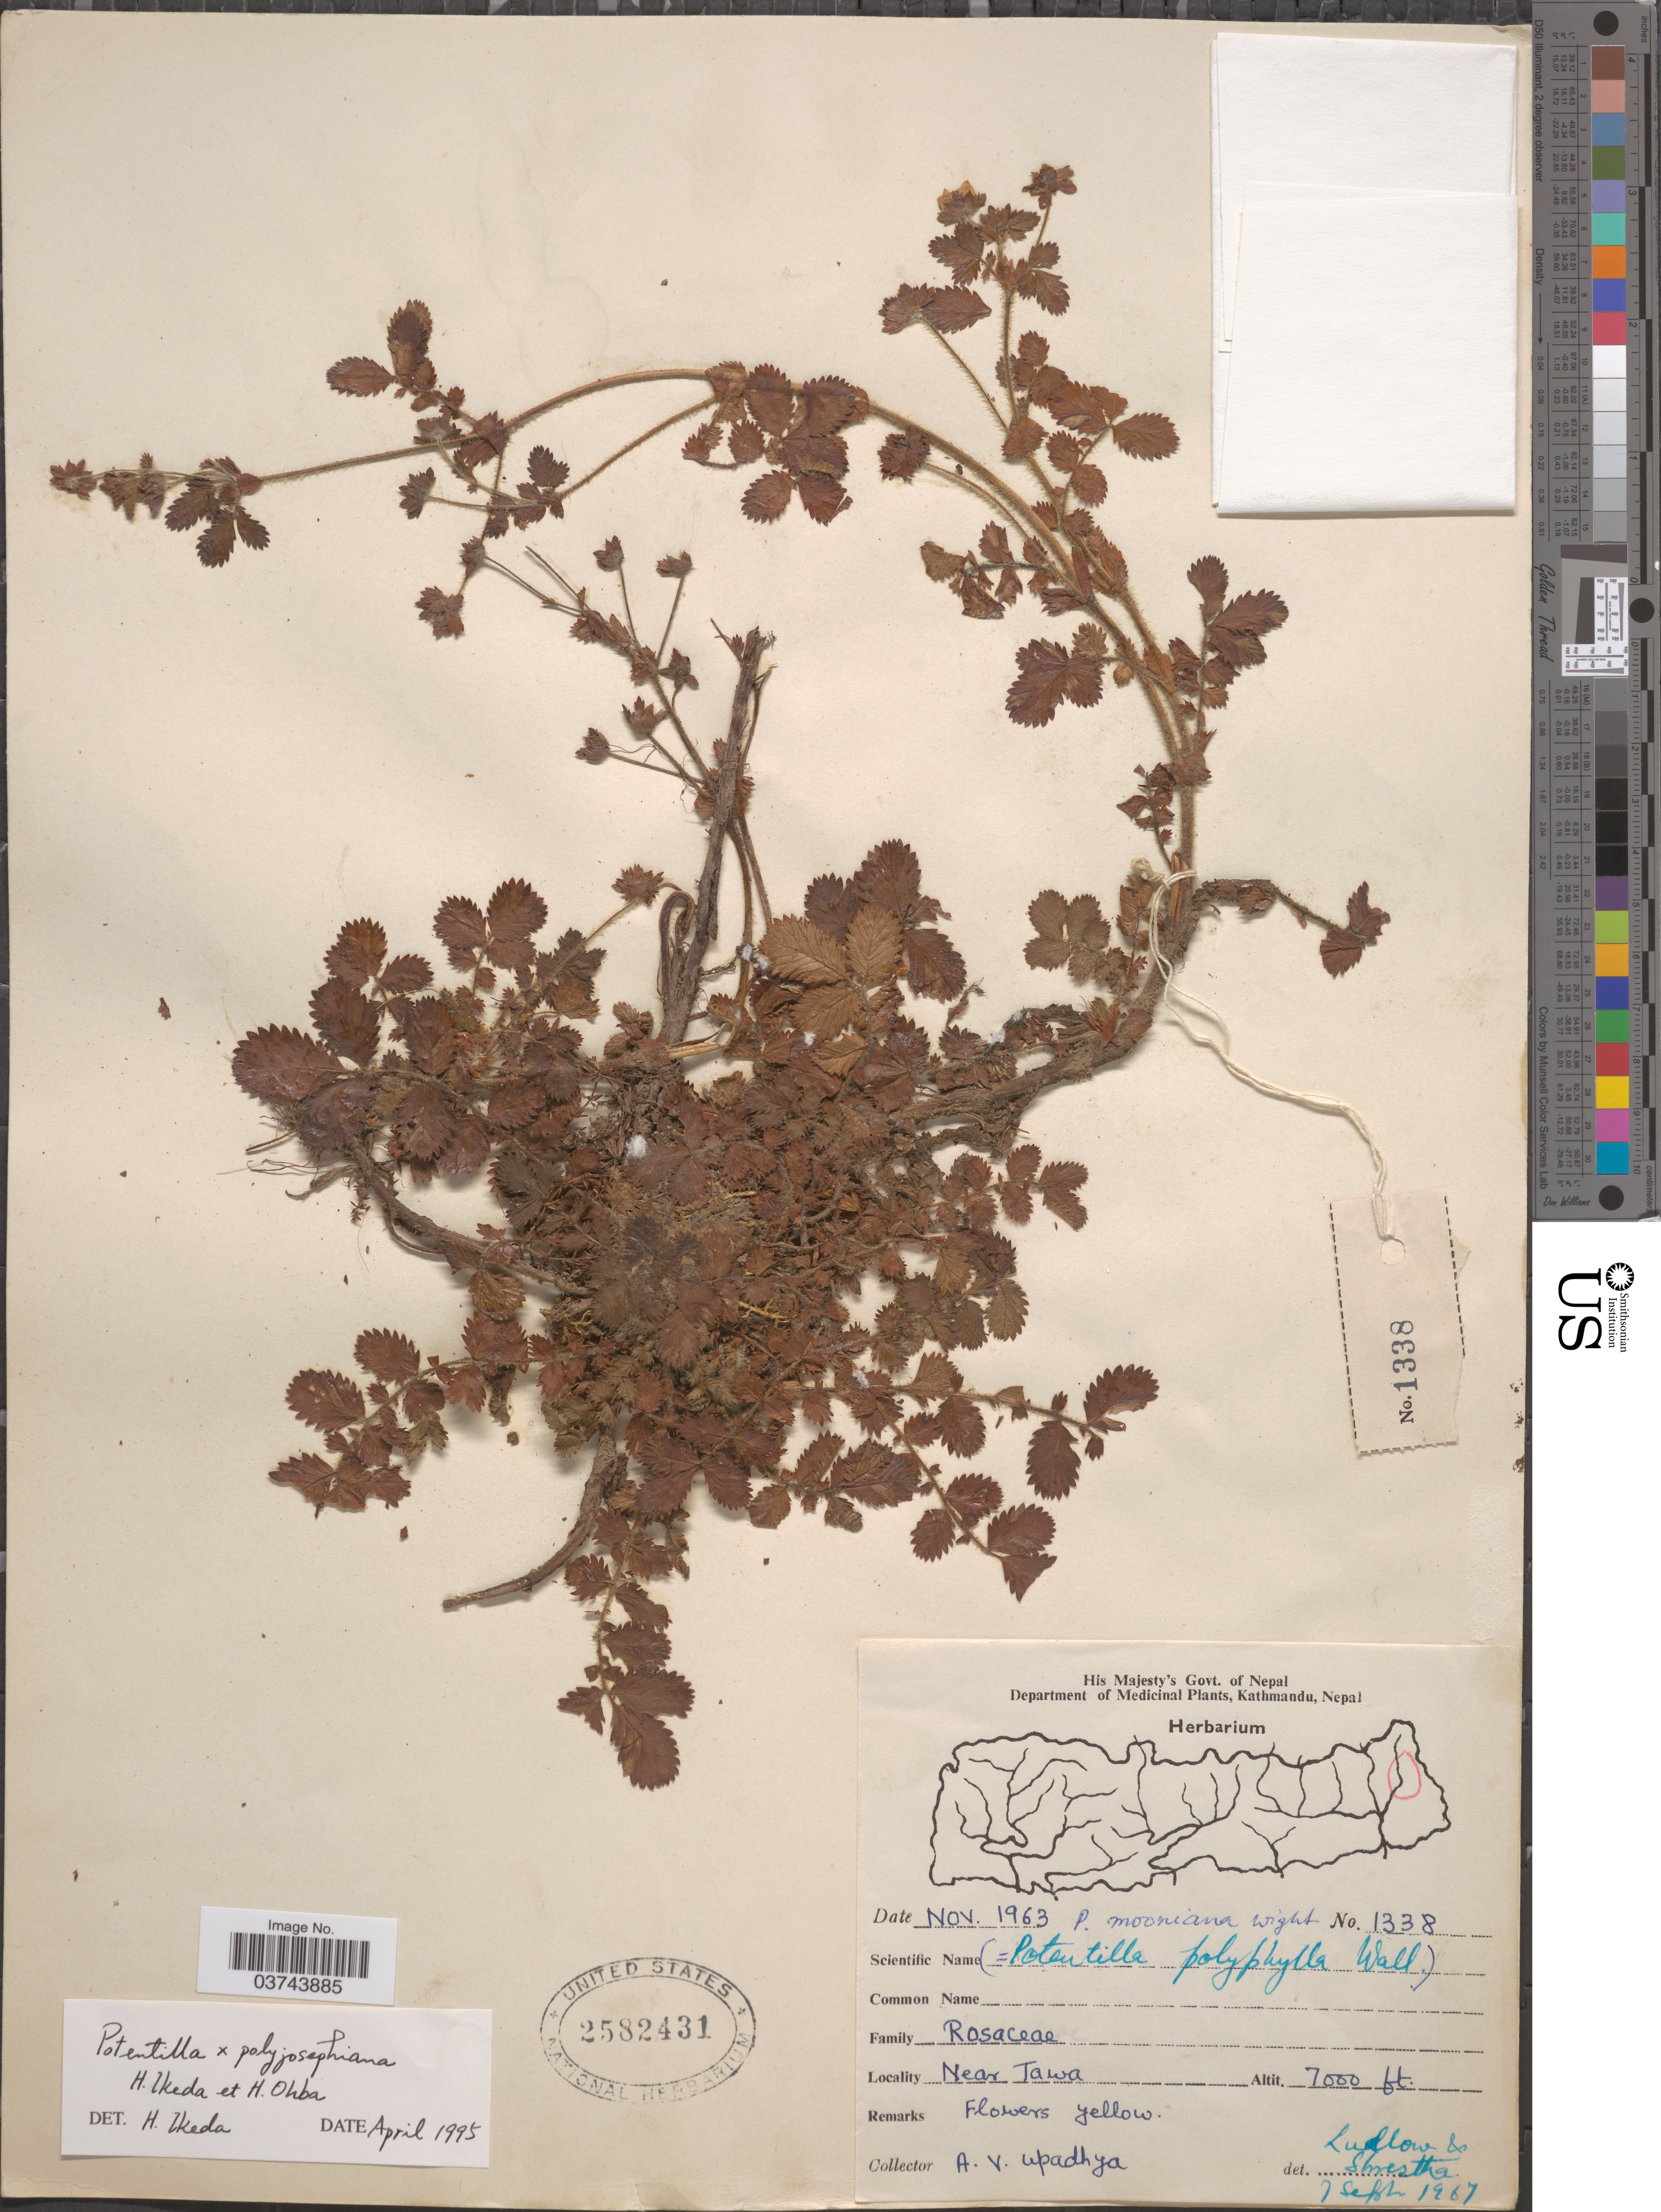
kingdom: Plantae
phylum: Tracheophyta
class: Magnoliopsida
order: Rosales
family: Rosaceae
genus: Potentilla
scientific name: Potentilla x polyjosephiana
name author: H. Ikeda & H. Ohba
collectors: A. Upadhya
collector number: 1338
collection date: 1963-11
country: Nepal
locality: Near Tawa.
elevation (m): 2134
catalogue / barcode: US 2582431